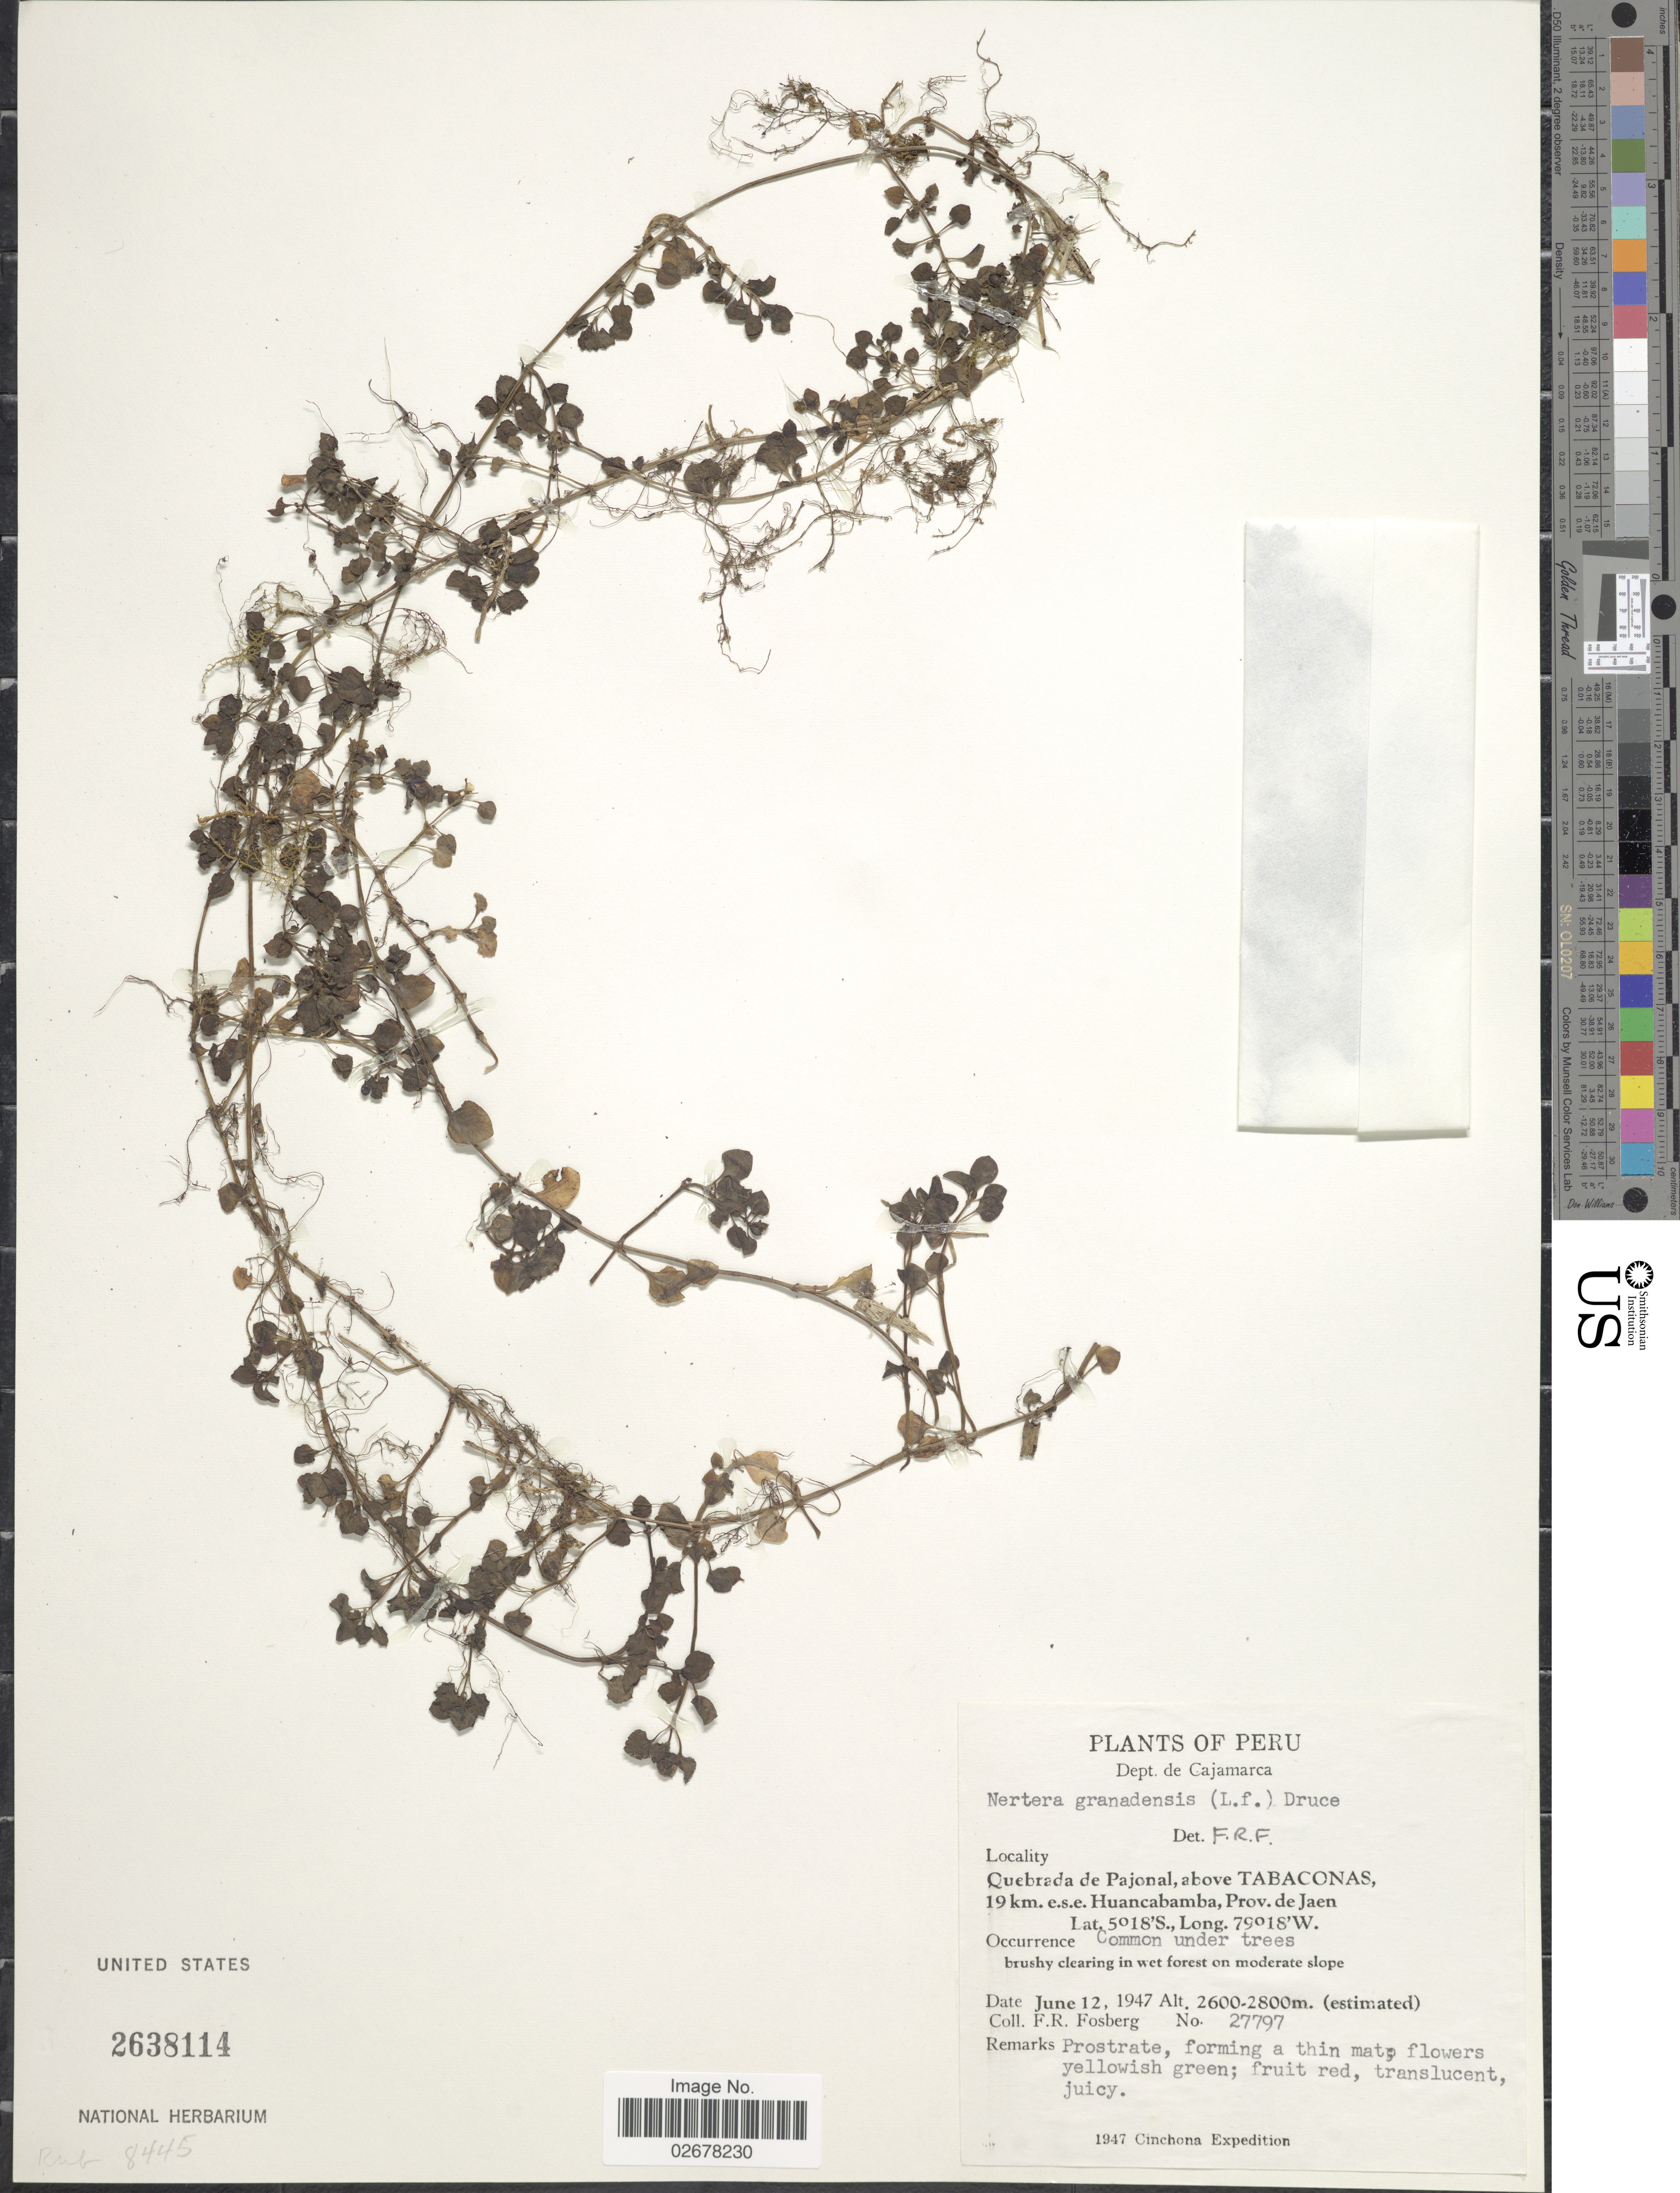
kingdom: Plantae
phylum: Tracheophyta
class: Magnoliopsida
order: Gentianales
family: Rubiaceae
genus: Nertera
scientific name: Nertera depressa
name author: Banks & Sol. ex Gaertn.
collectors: F. R. Fosberg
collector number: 27797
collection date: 1947-06-12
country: Peru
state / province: Cajamarca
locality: Quebrada de Pajonal, above Tabaconas, 19 km. e.s.e. Huancabamba, Prov. de Jaen, in wet forest on moderate slope.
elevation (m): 2600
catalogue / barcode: US 2638114